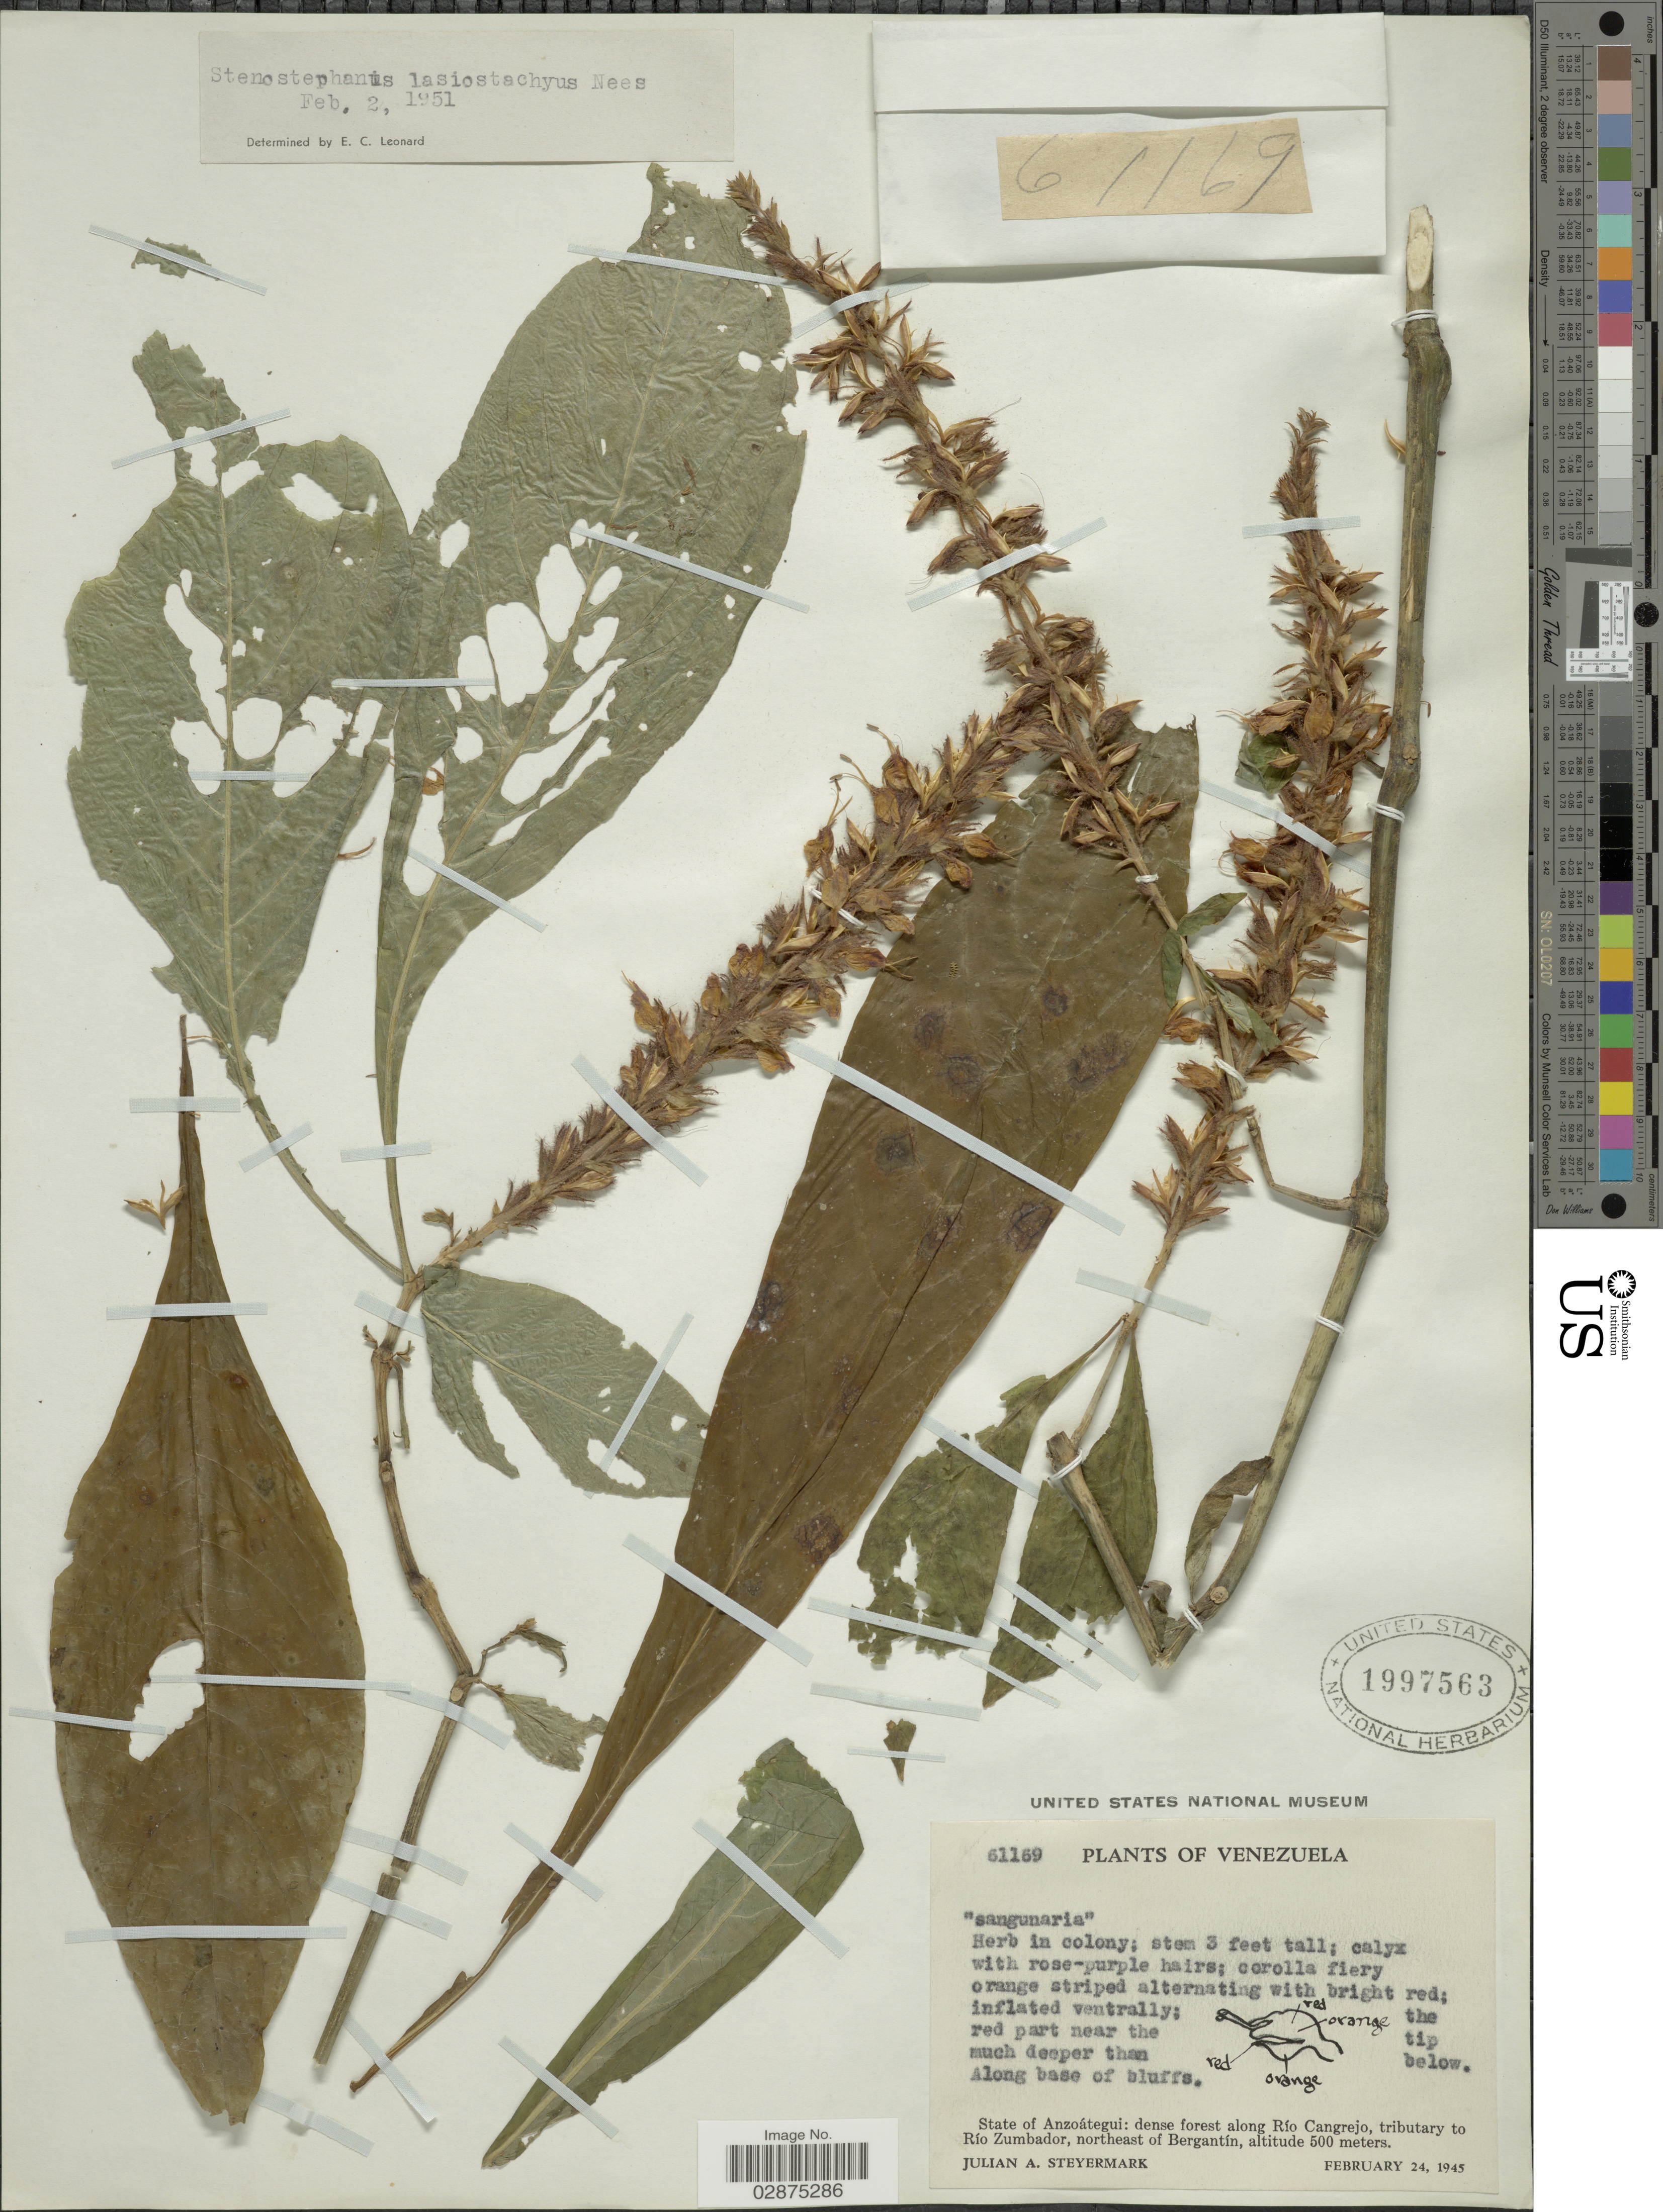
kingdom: Plantae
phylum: Tracheophyta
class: Magnoliopsida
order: Lamiales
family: Acanthaceae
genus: Stenostephanus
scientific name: Stenostephanus lasiostachyus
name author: Nees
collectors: J. Steyermark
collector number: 61169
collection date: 1945-02-24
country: Venezuela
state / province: Anzoategui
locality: Dense forest along Río Cangrejo, tributary to Río Zumbador, northeast of Bergantín.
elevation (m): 500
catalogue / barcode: US 1997563